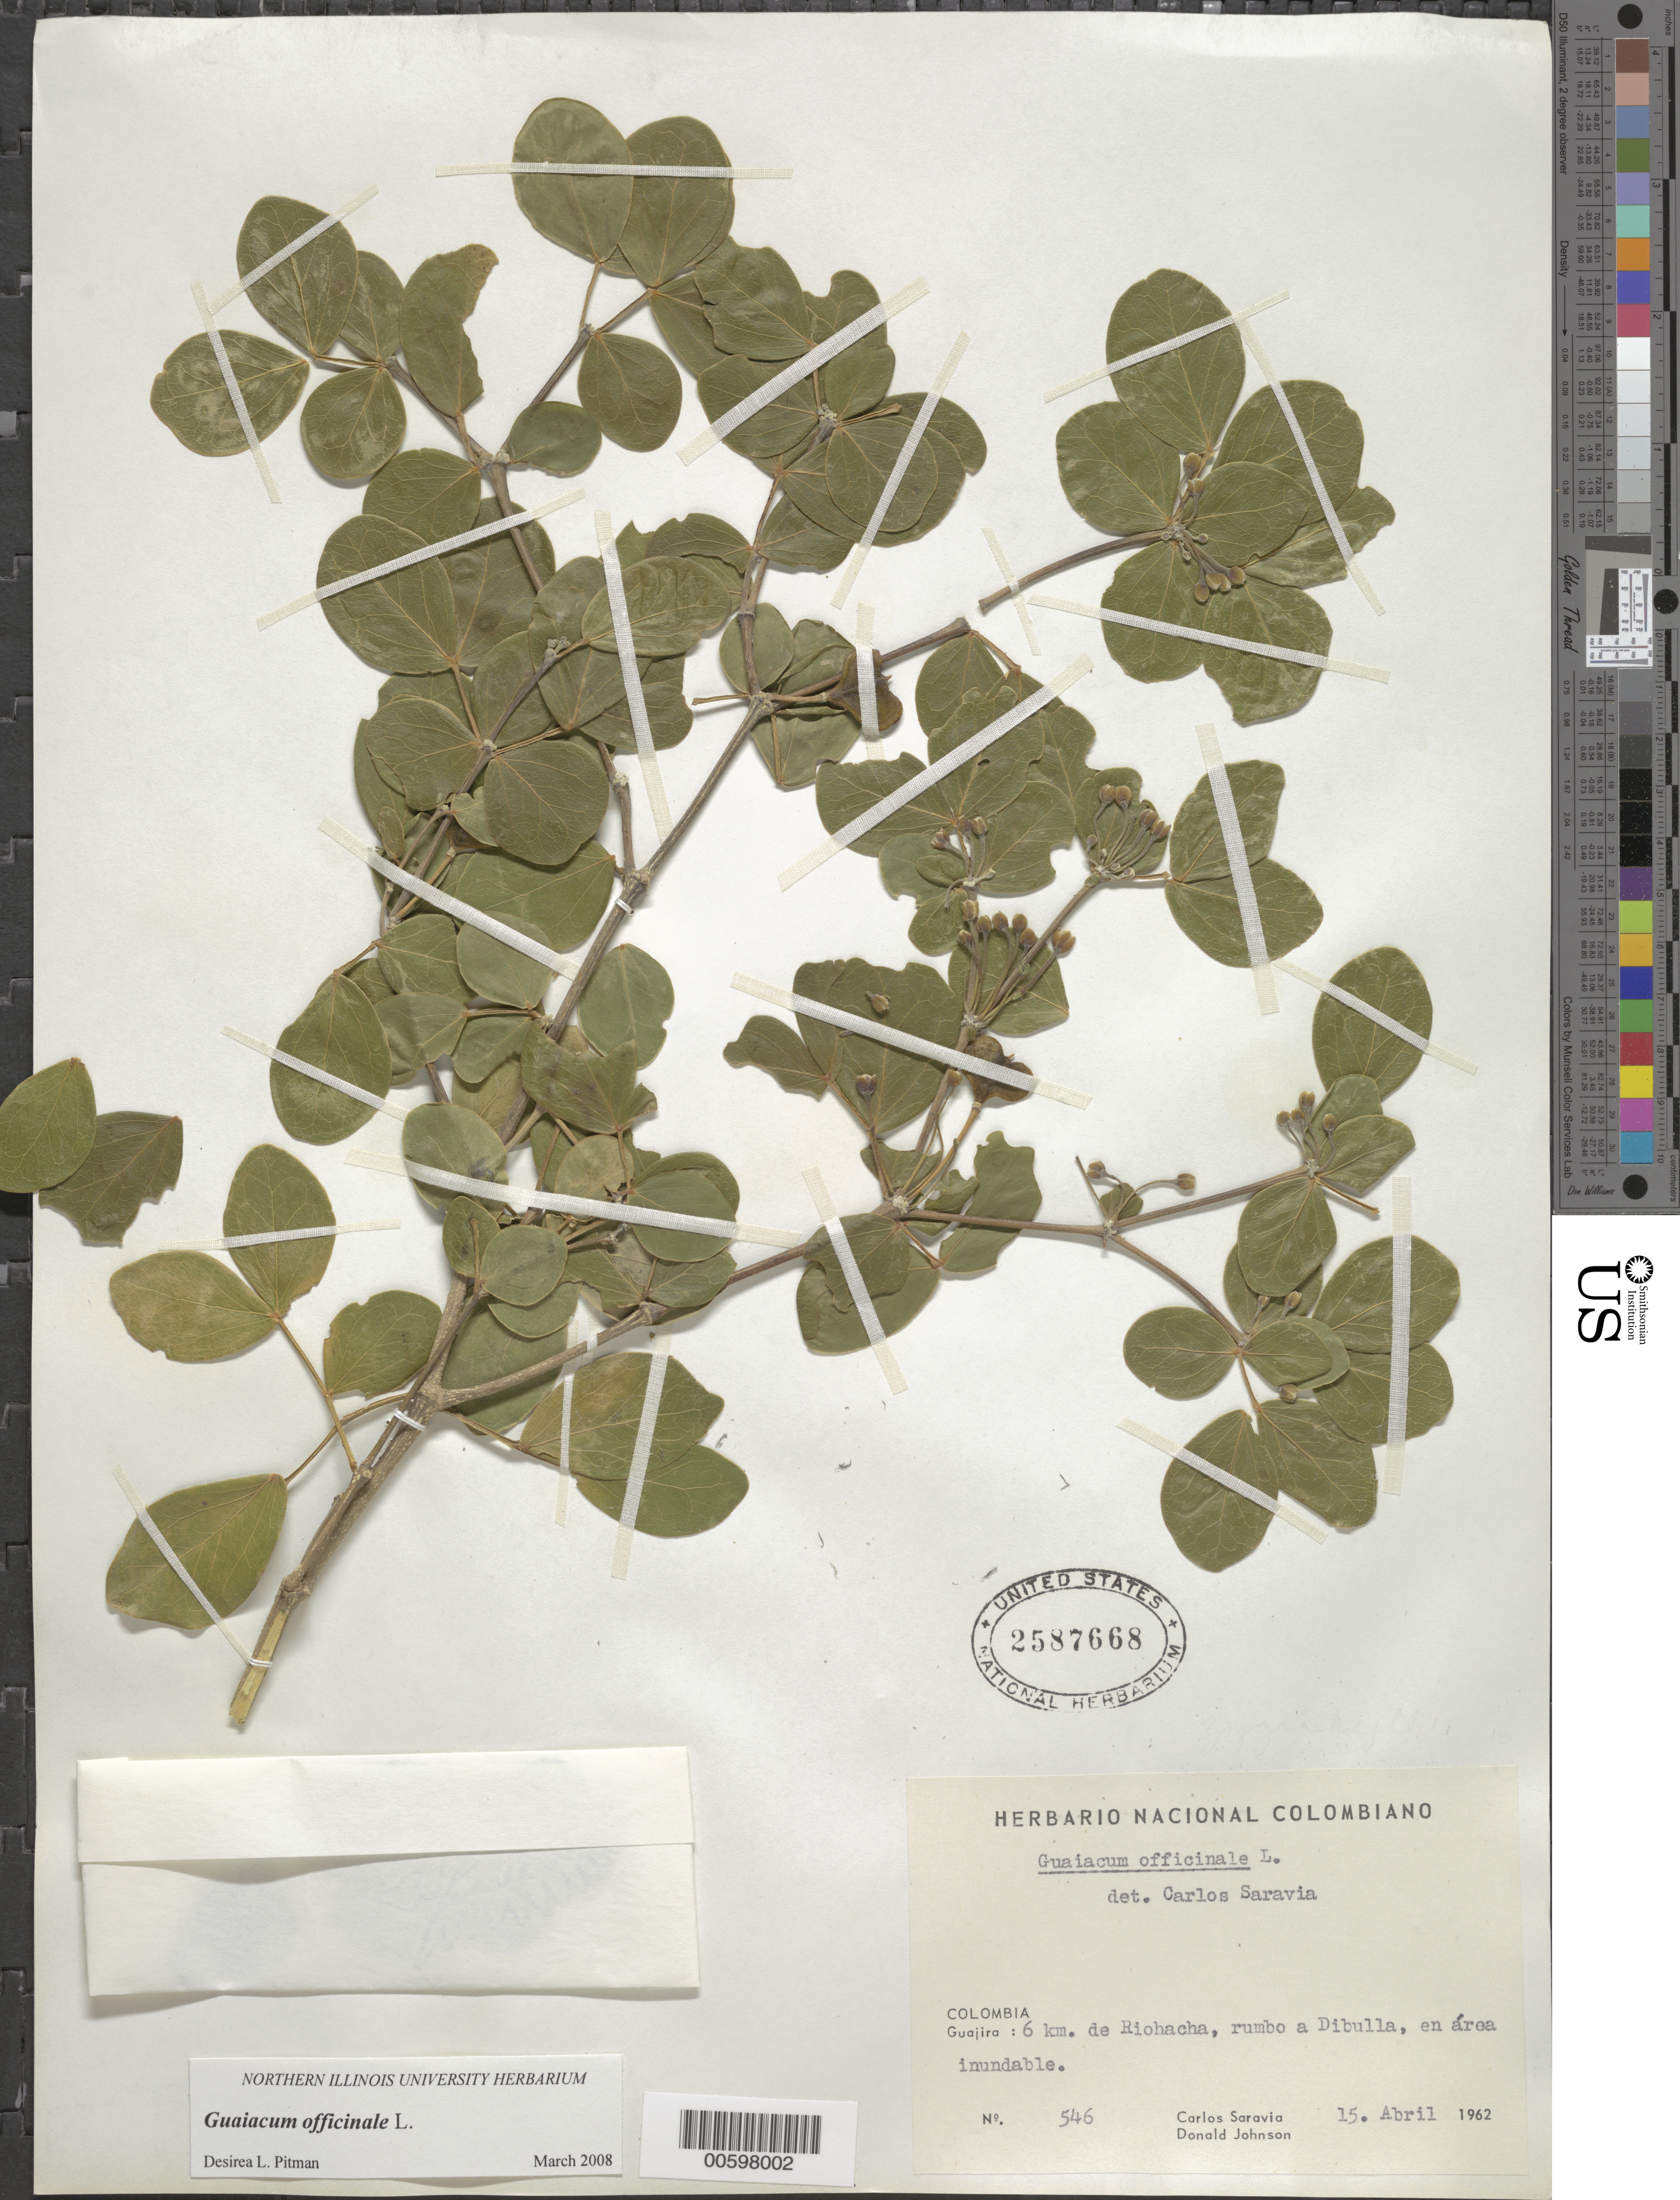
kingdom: Plantae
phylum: Tracheophyta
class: Magnoliopsida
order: Zygophyllales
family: Zygophyllaceae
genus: Guaiacum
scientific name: Guaiacum officinale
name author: L.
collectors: C. Saravia T. & D. Johnson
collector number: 546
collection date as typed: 15 Apr 1962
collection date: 1962-04-15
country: Colombia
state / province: La Guajira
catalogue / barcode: US 2587668